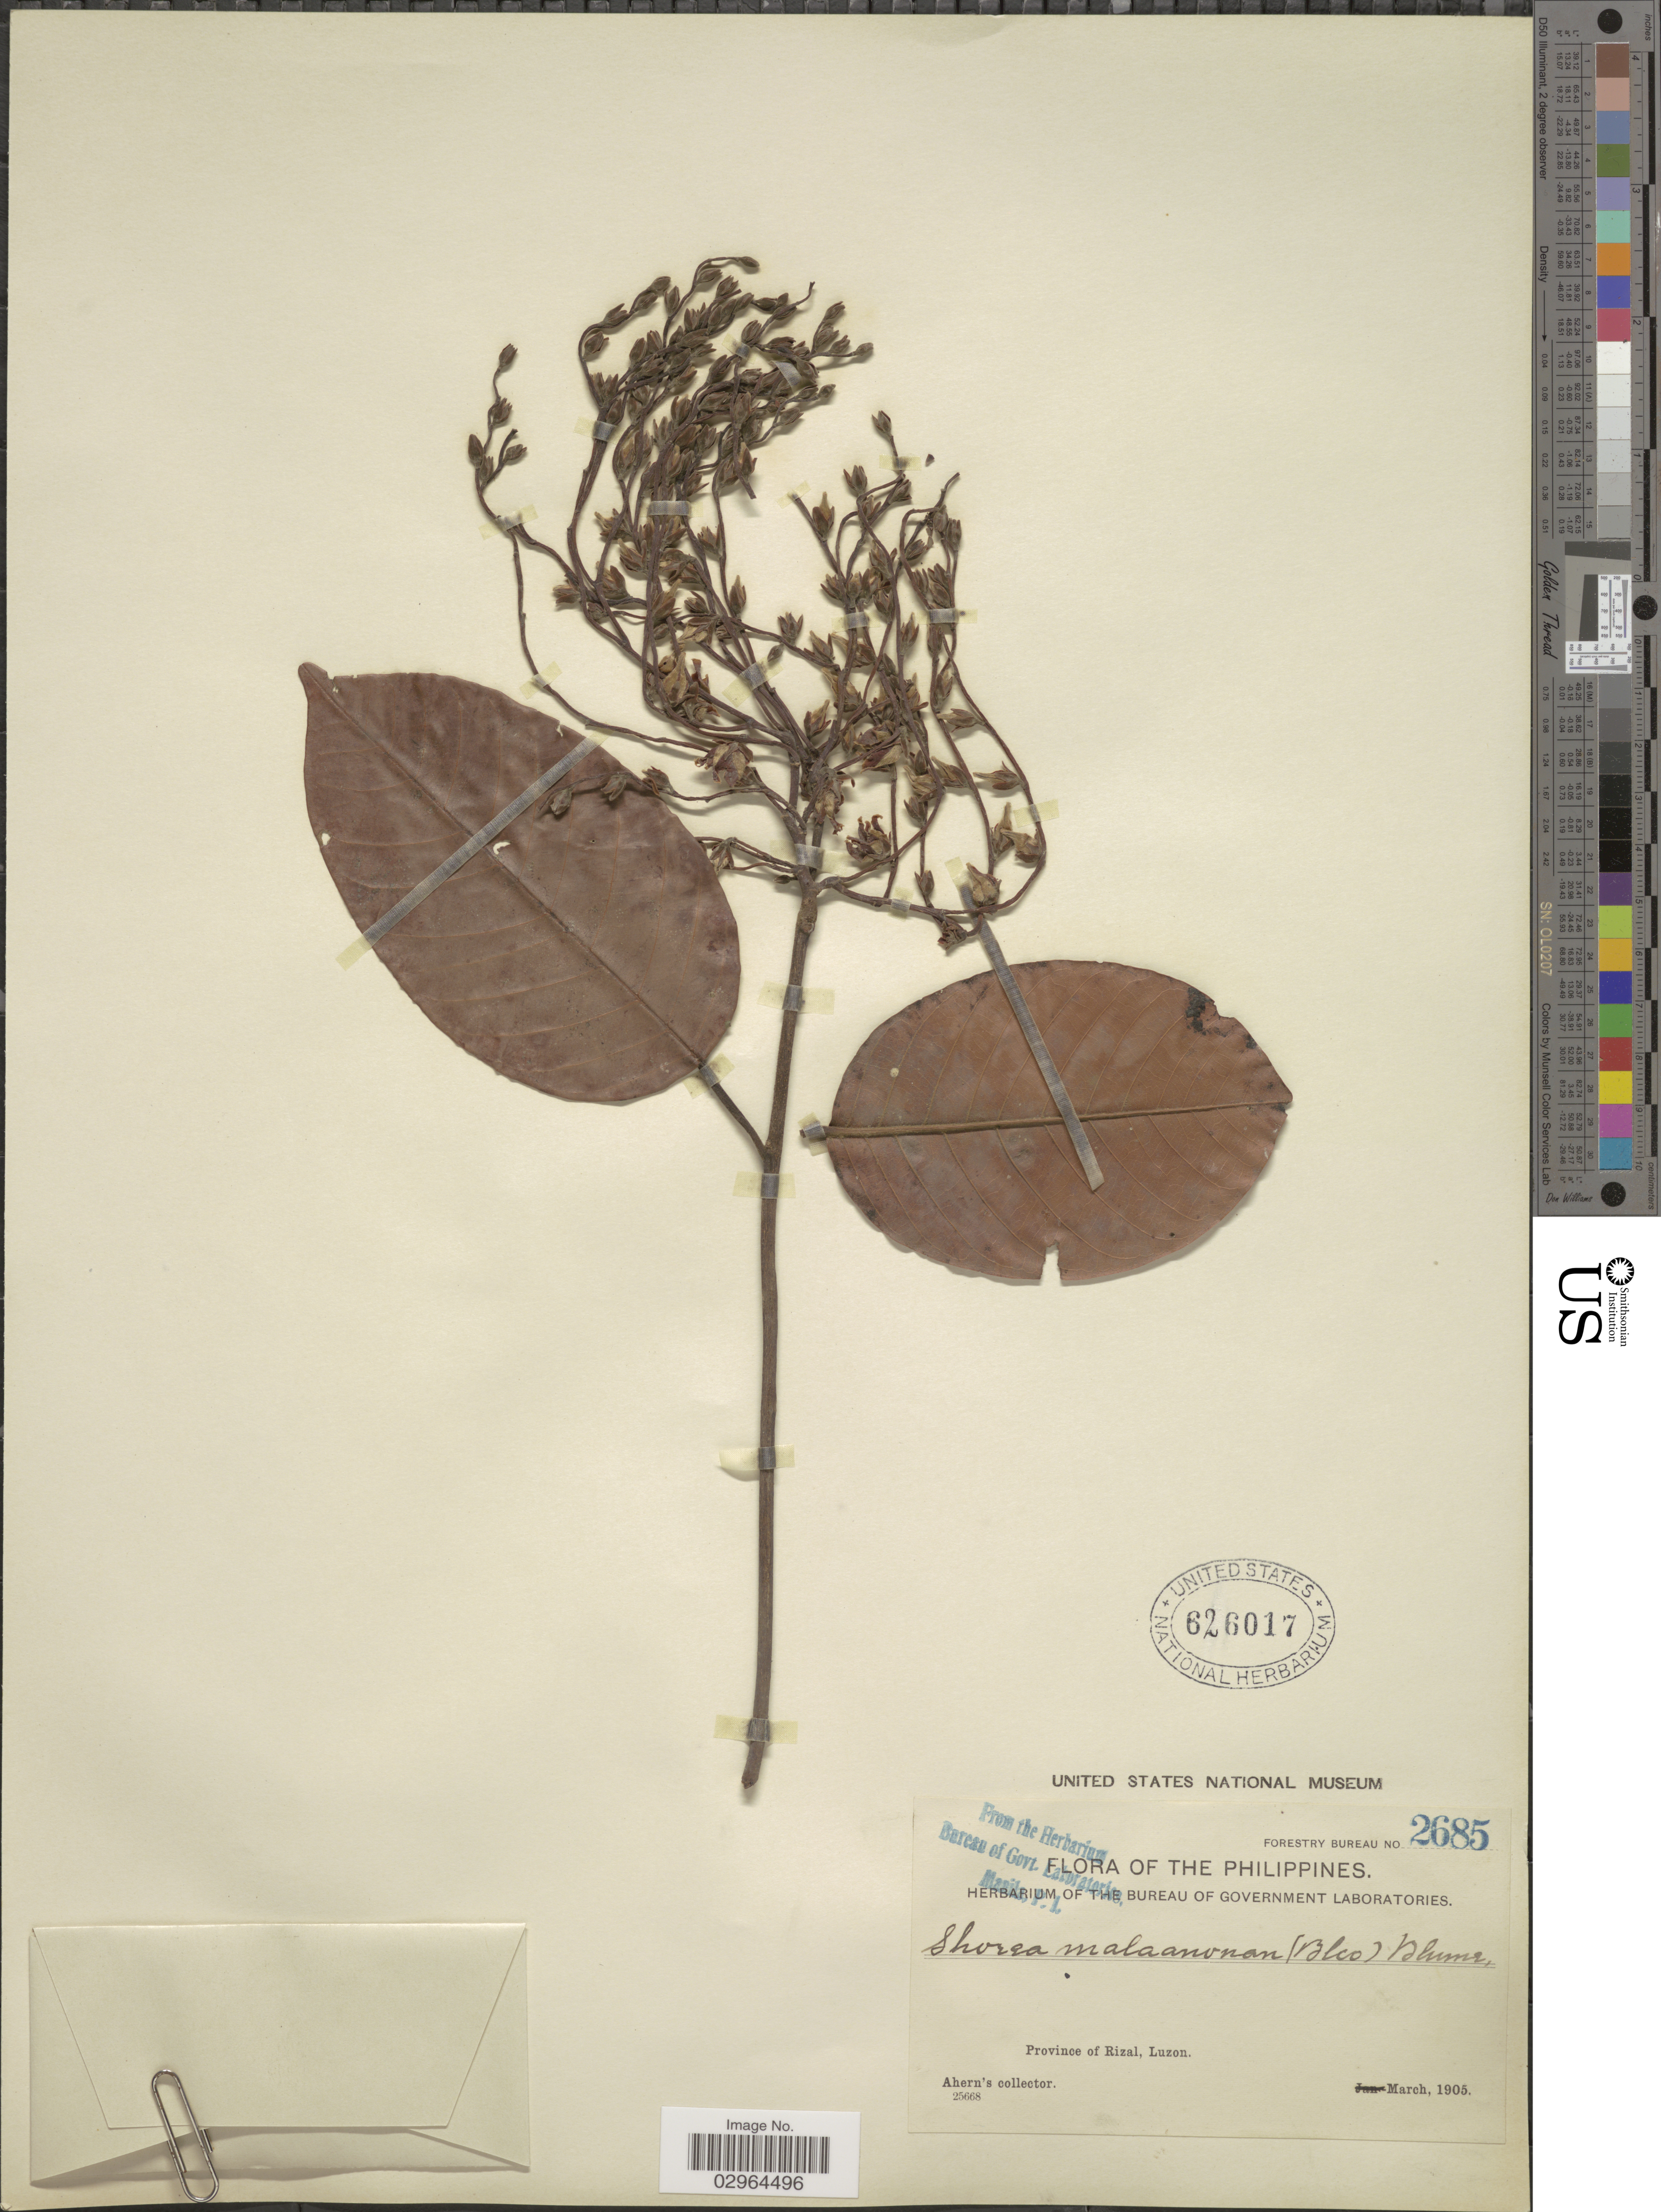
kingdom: Plantae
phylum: Tracheophyta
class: Magnoliopsida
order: Malvales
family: Dipterocarpaceae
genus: Anthoshorea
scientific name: Anthoshorea polita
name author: (S. Vidal) P.S. Ashton & J. Heck.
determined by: Strong, Mark T., (BOT), Smithsonian Institution - National Museum of Natural History (UNITED STATES)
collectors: Ahern's collector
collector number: Forestry Bureau 2685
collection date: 1905-03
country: Philippines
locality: Province of Rizal, Luzon.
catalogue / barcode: US 626017